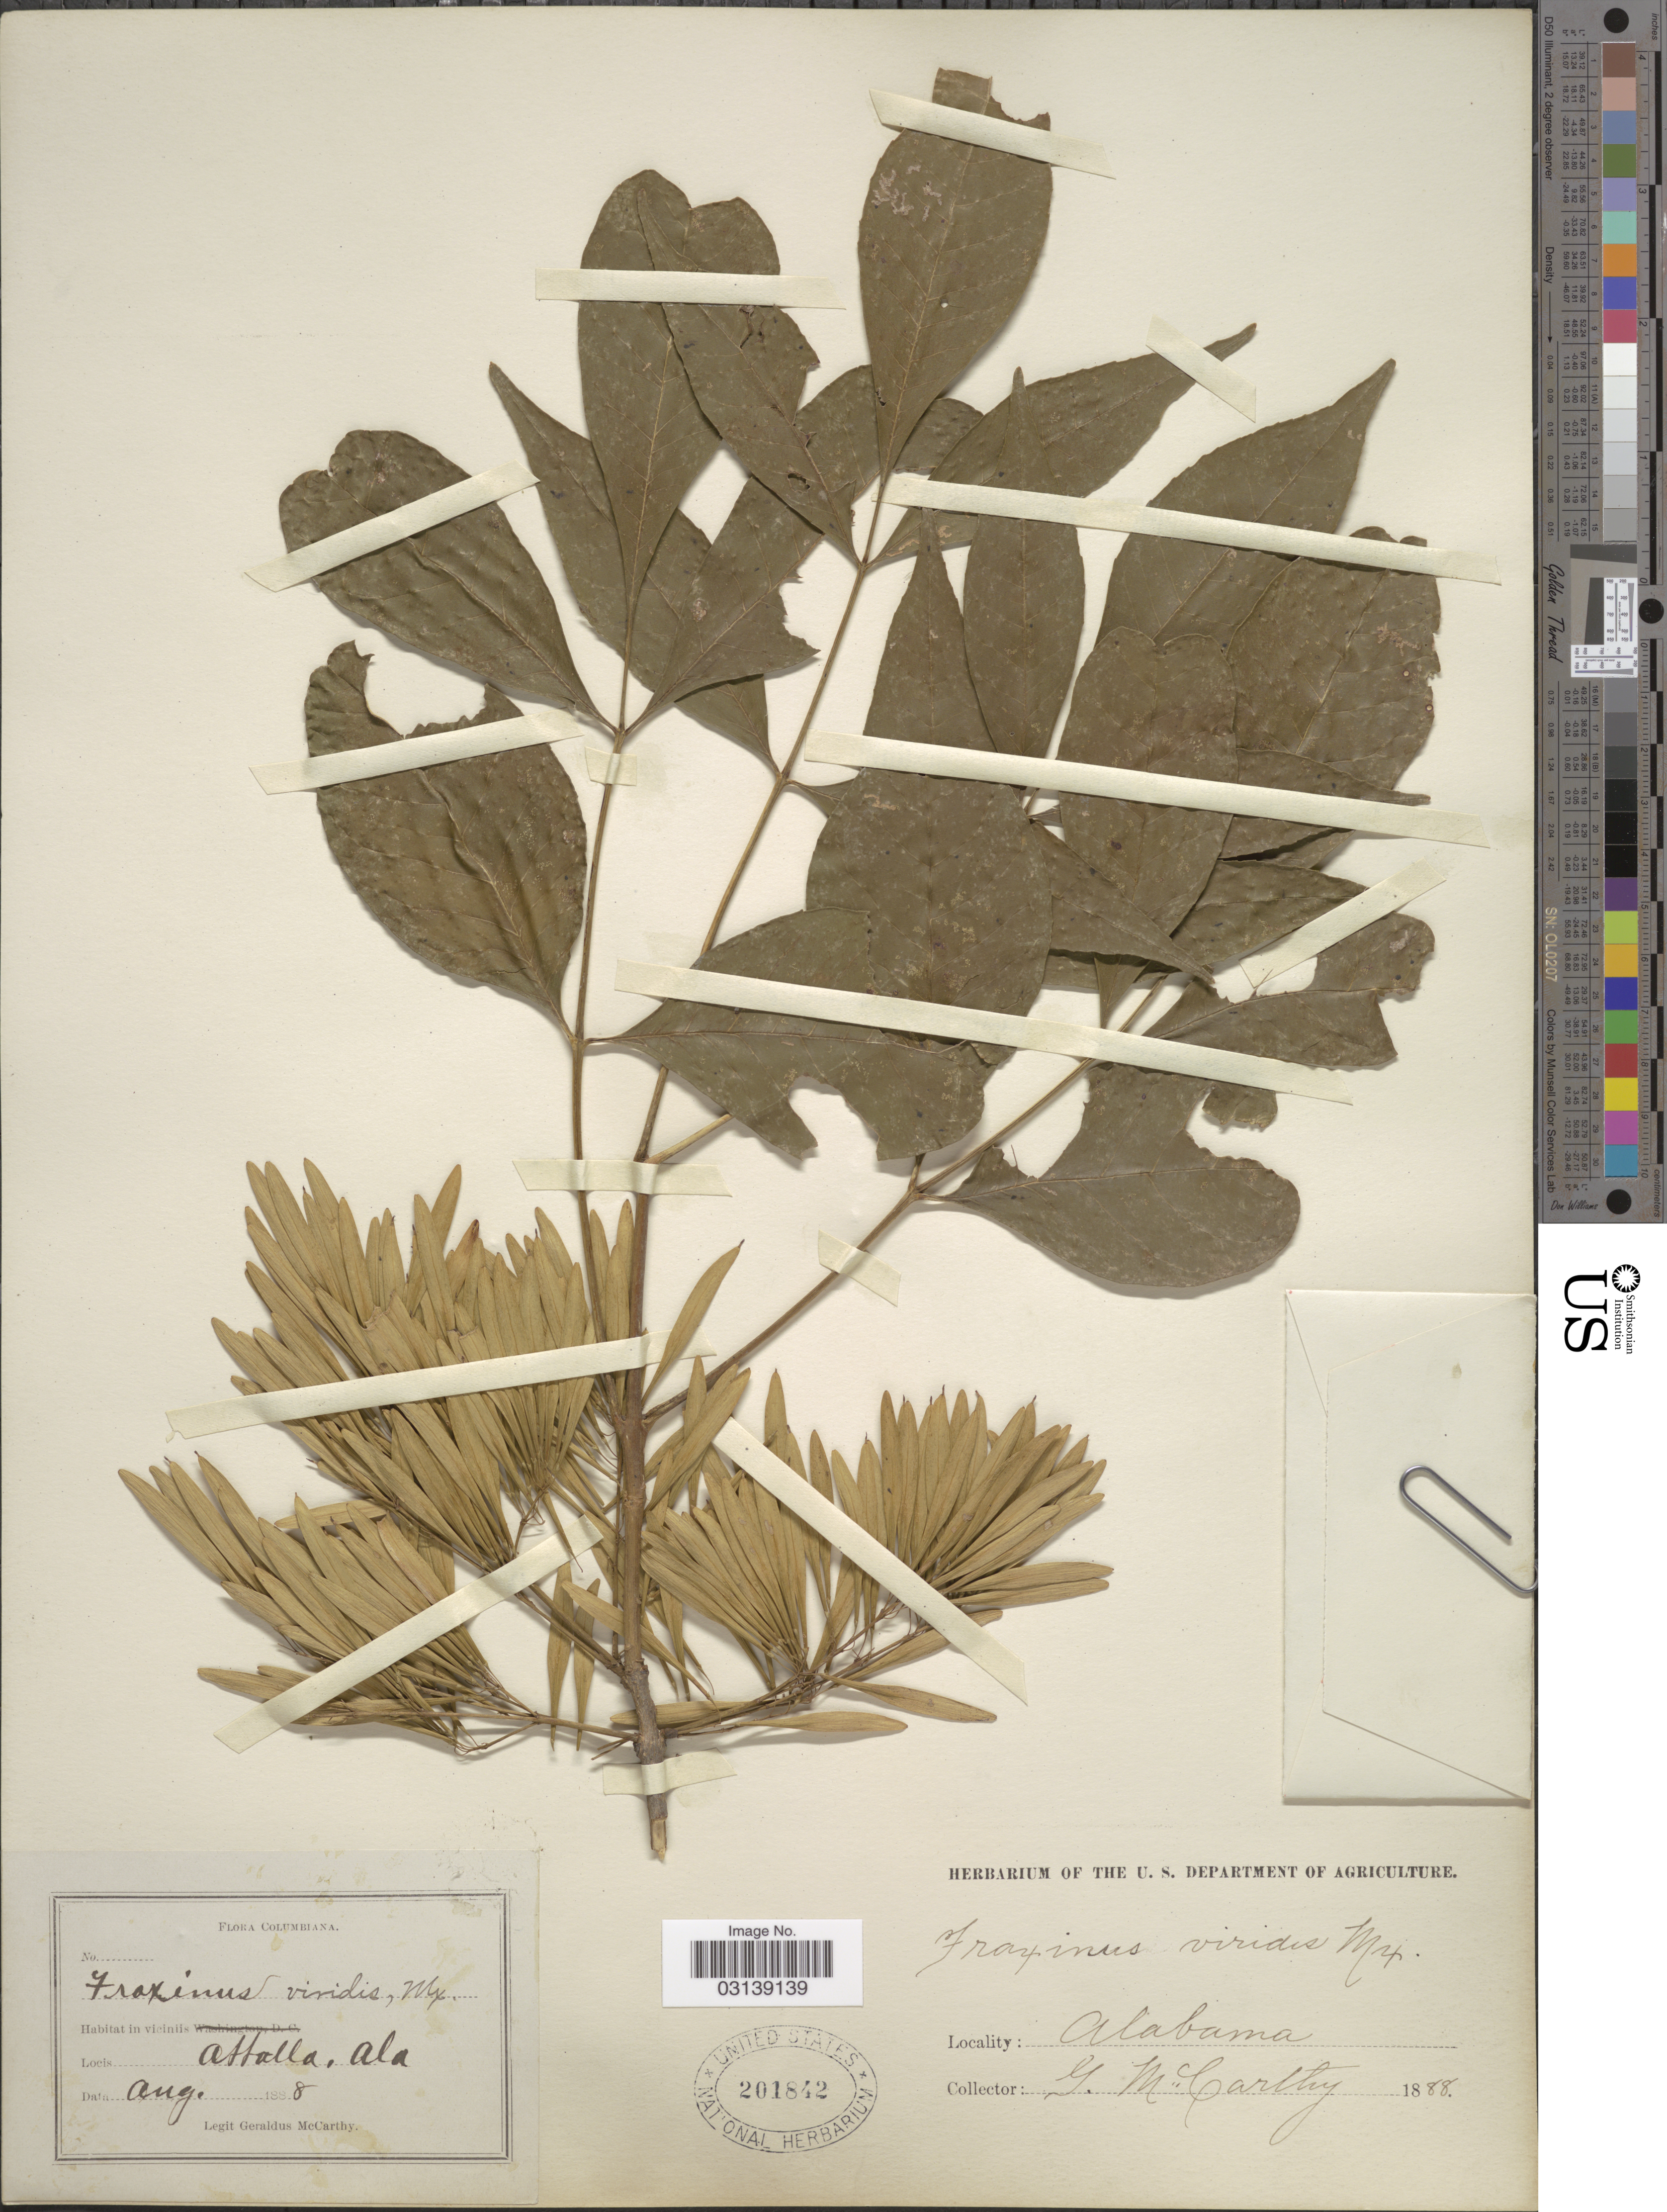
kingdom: Plantae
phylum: Tracheophyta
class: Magnoliopsida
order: Lamiales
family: Oleaceae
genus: Fraxinus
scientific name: Fraxinus pennsylvanica var. lanceolata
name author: Sarg.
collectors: M. McCarthy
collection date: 1888-08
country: United States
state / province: Alabama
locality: Attalla.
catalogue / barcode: US 201842